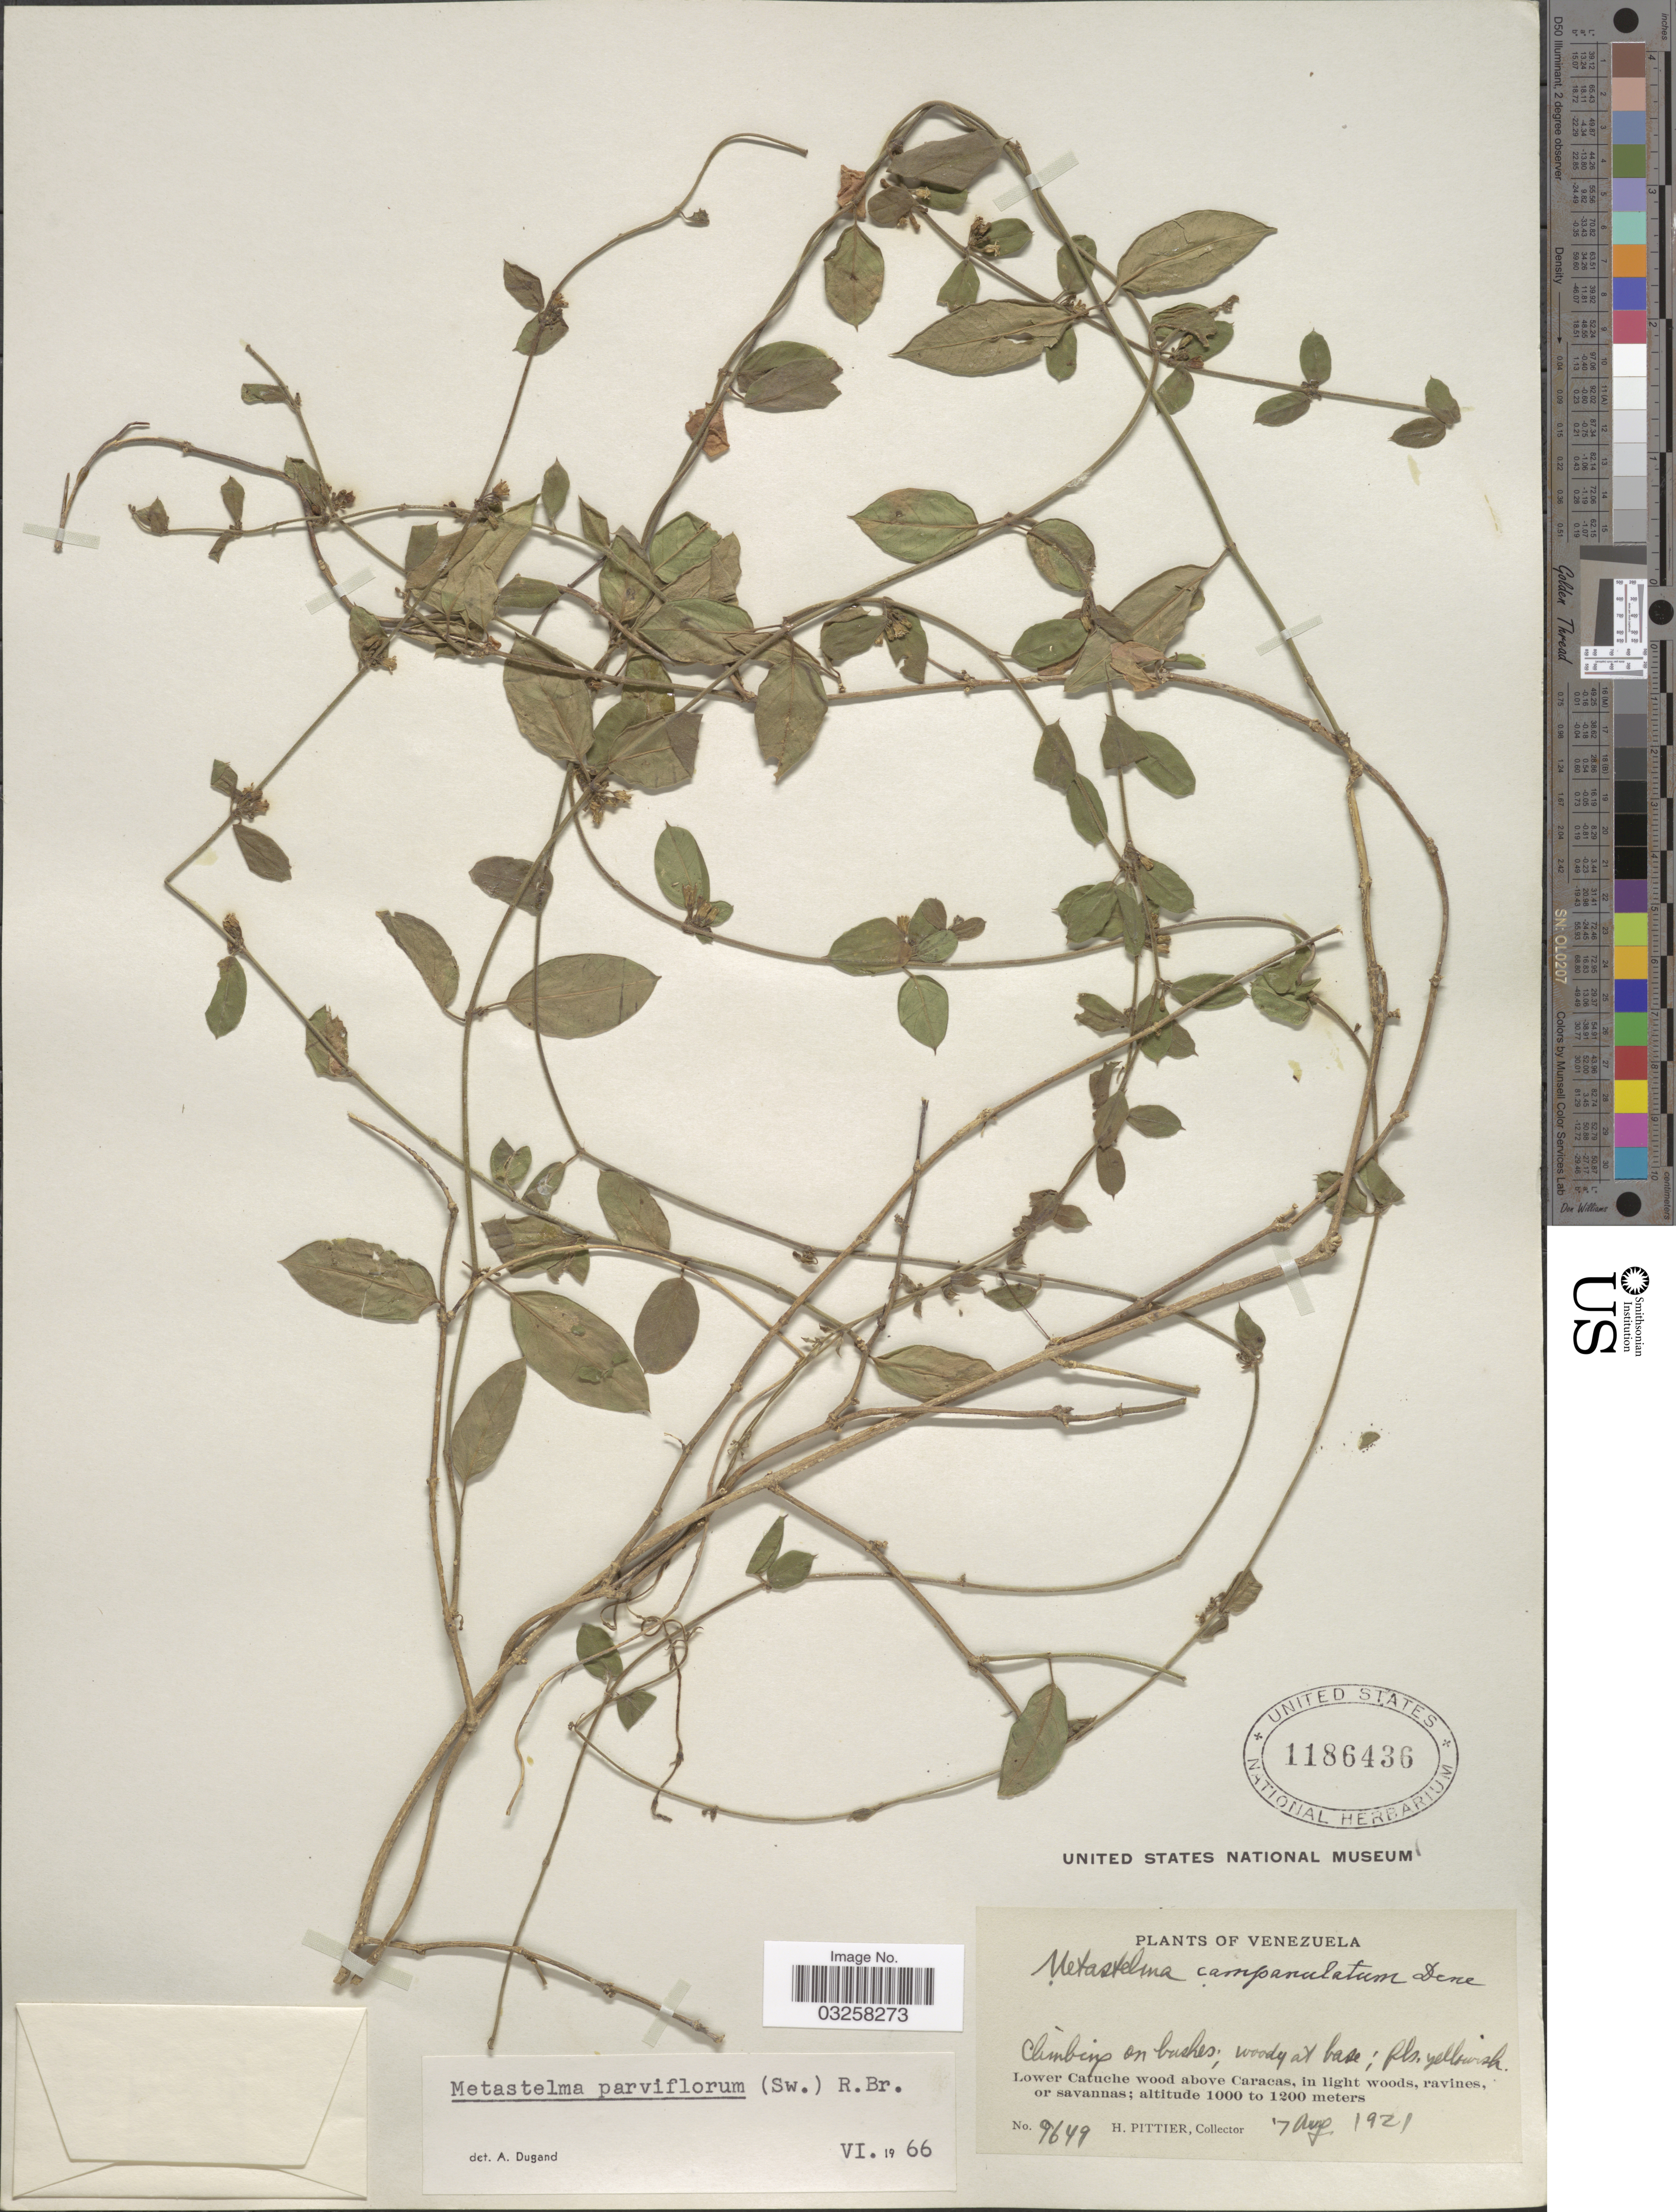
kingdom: Plantae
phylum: Tracheophyta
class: Magnoliopsida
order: Gentianales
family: Apocynaceae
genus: Metastelma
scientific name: Metastelma parviflorum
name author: (Sw.) Schult.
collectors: H. F. Pittier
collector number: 9649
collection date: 1921-08-07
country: Venezuela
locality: Lower Catuche wood above Caracas.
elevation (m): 1000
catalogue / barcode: US 1186436